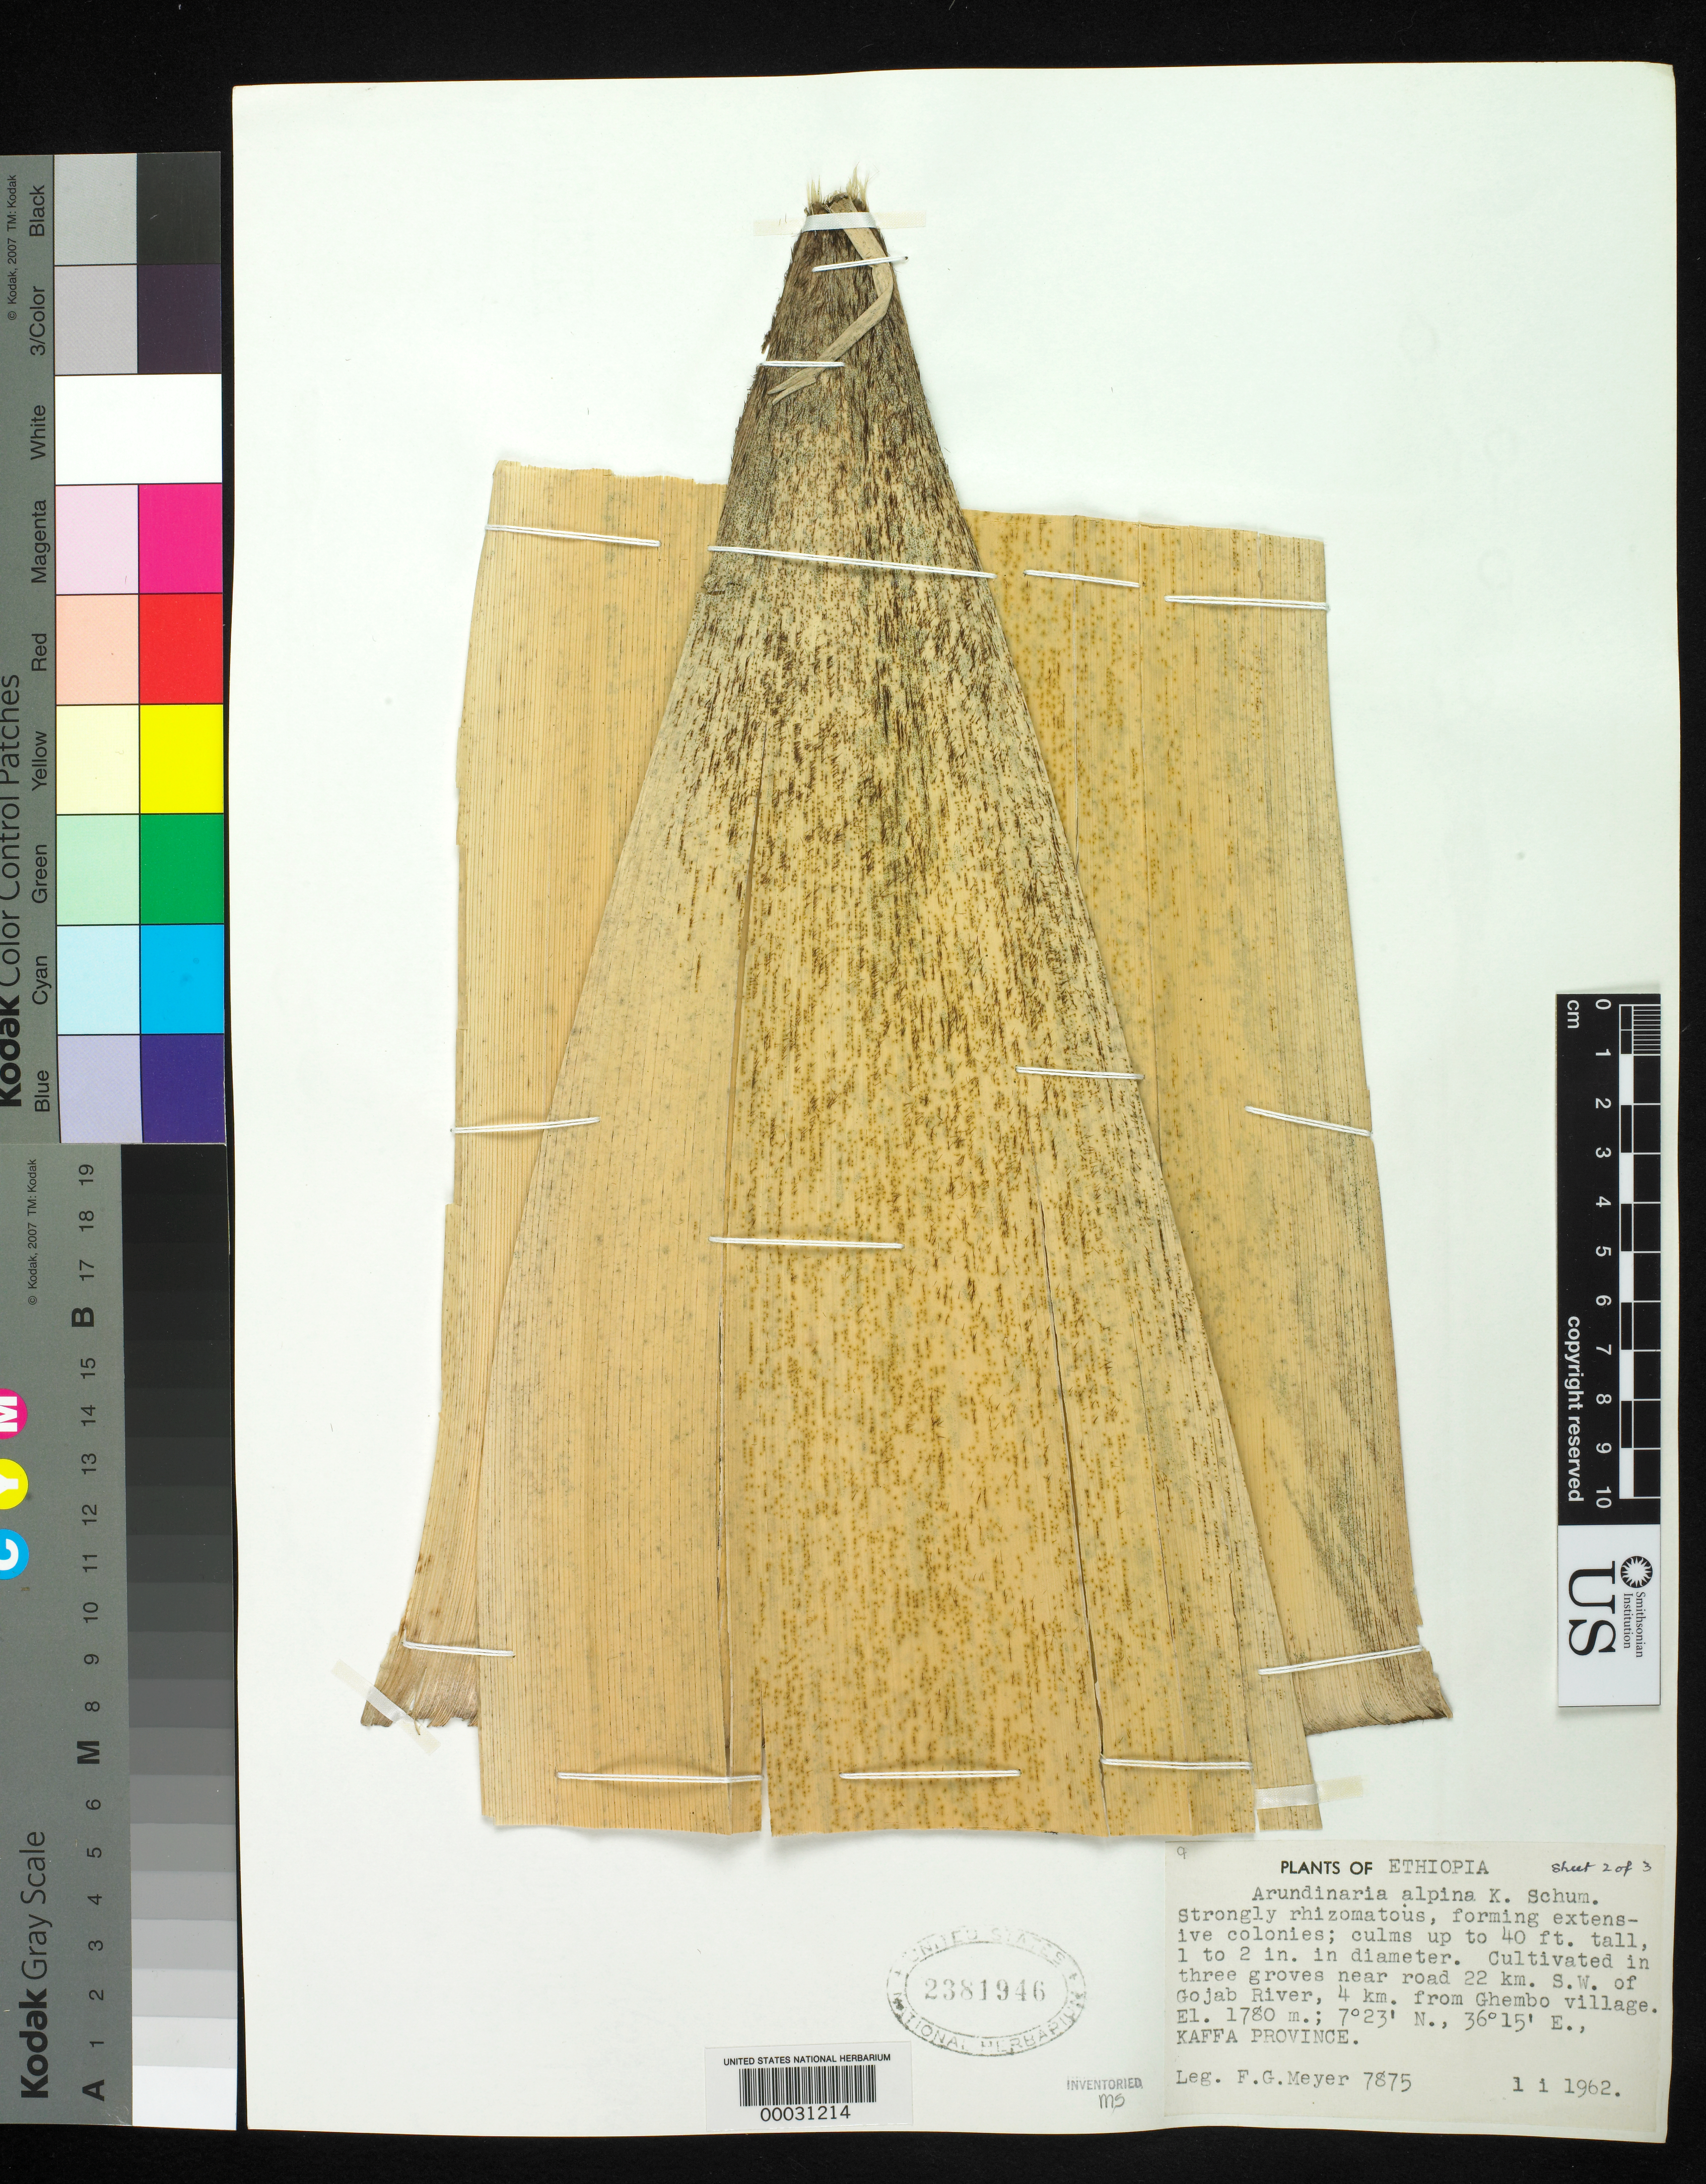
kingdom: Plantae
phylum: Tracheophyta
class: Liliopsida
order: Poales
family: Poaceae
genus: Oldeania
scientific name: Oldeania alpina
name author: (K. Schum.) Stapleton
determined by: Poaceae Reorganization Project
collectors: F. G. Meyer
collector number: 7875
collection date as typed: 01 Jan 1962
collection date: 1962-01-01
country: Ethiopia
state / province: South West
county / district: Keffa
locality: Gojab river ghembo village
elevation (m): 1780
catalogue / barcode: US 2381946